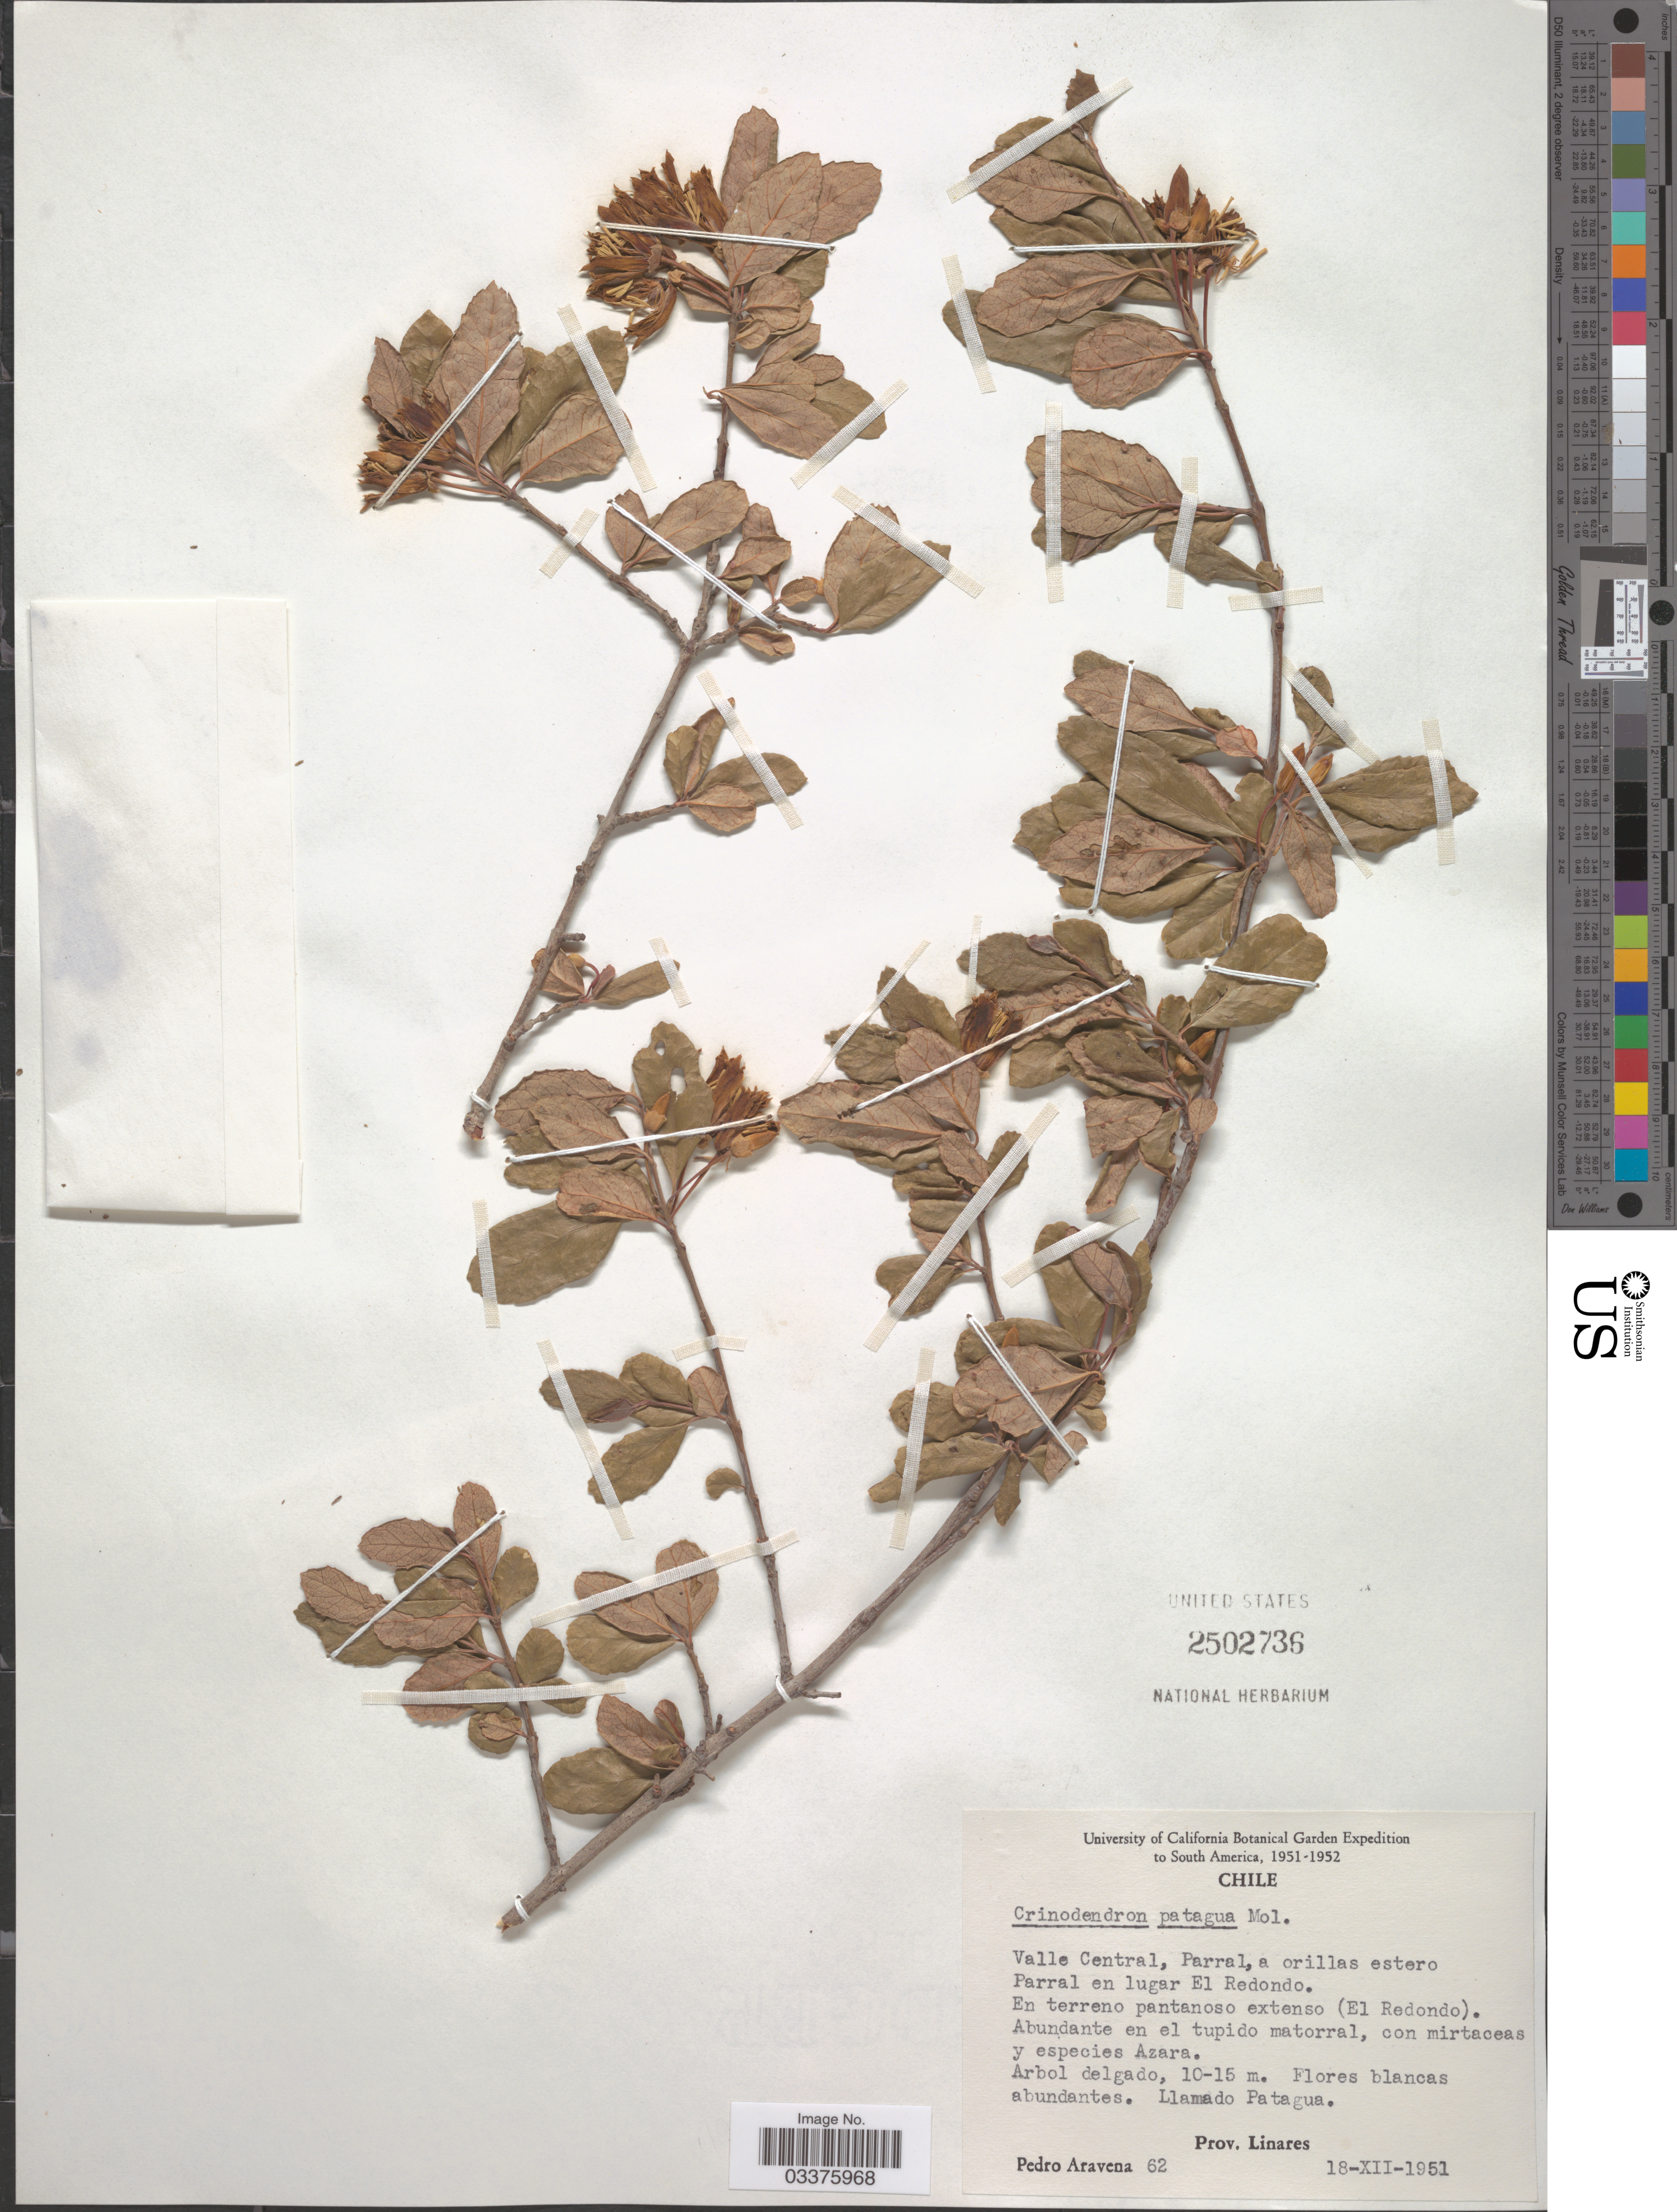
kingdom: Plantae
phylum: Tracheophyta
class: Magnoliopsida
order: Oxalidales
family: Elaeocarpaceae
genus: Crinodendron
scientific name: Crinodendron patagua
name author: Molina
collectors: P. Aravena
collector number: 62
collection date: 1951-12-18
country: Chile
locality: Valle Central, Parral, a orillas estero Parral en lugar El Redondo. Prov. Linares.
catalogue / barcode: US 2502736